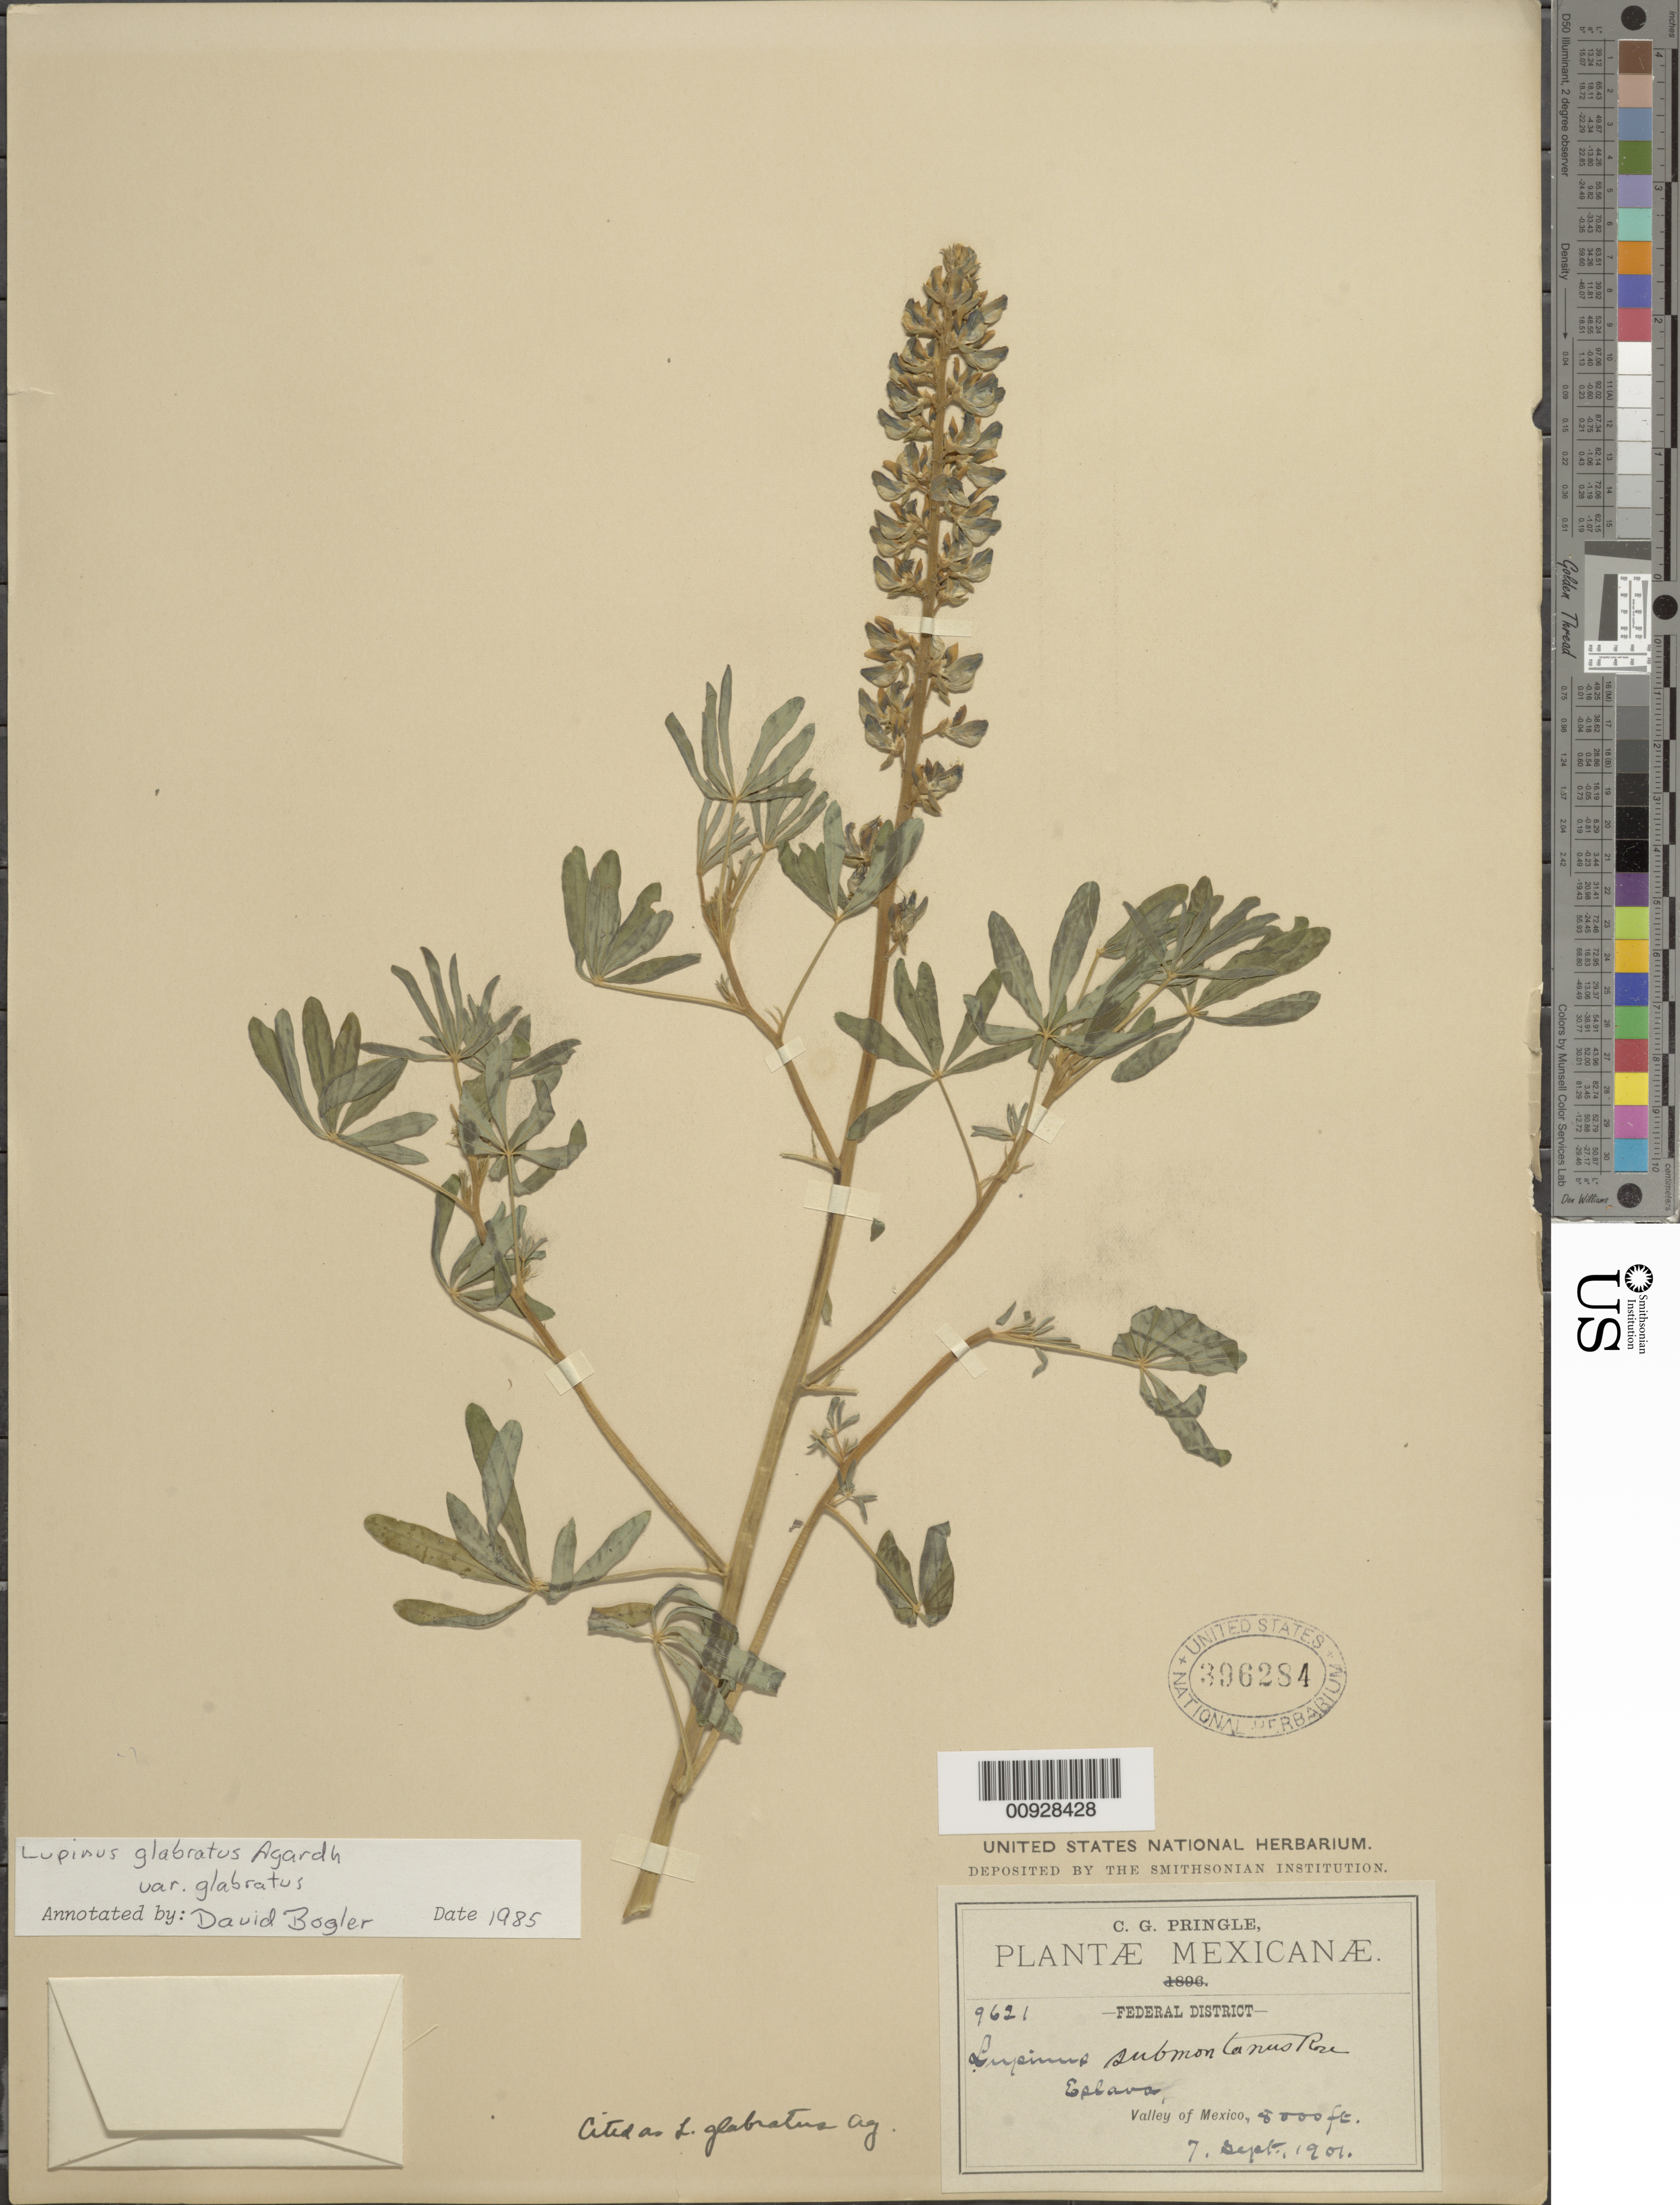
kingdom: Plantae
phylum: Tracheophyta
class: Magnoliopsida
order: Fabales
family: Fabaceae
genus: Lupinus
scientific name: Lupinus glabratus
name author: J. Agardh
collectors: C. G. Pringle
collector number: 9621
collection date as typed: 07 Sep 1901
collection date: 1901-09-07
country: Mexico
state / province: Distrito Federal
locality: Eslava, Valley of Mexico. Federal District.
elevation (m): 2438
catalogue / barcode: US 396284